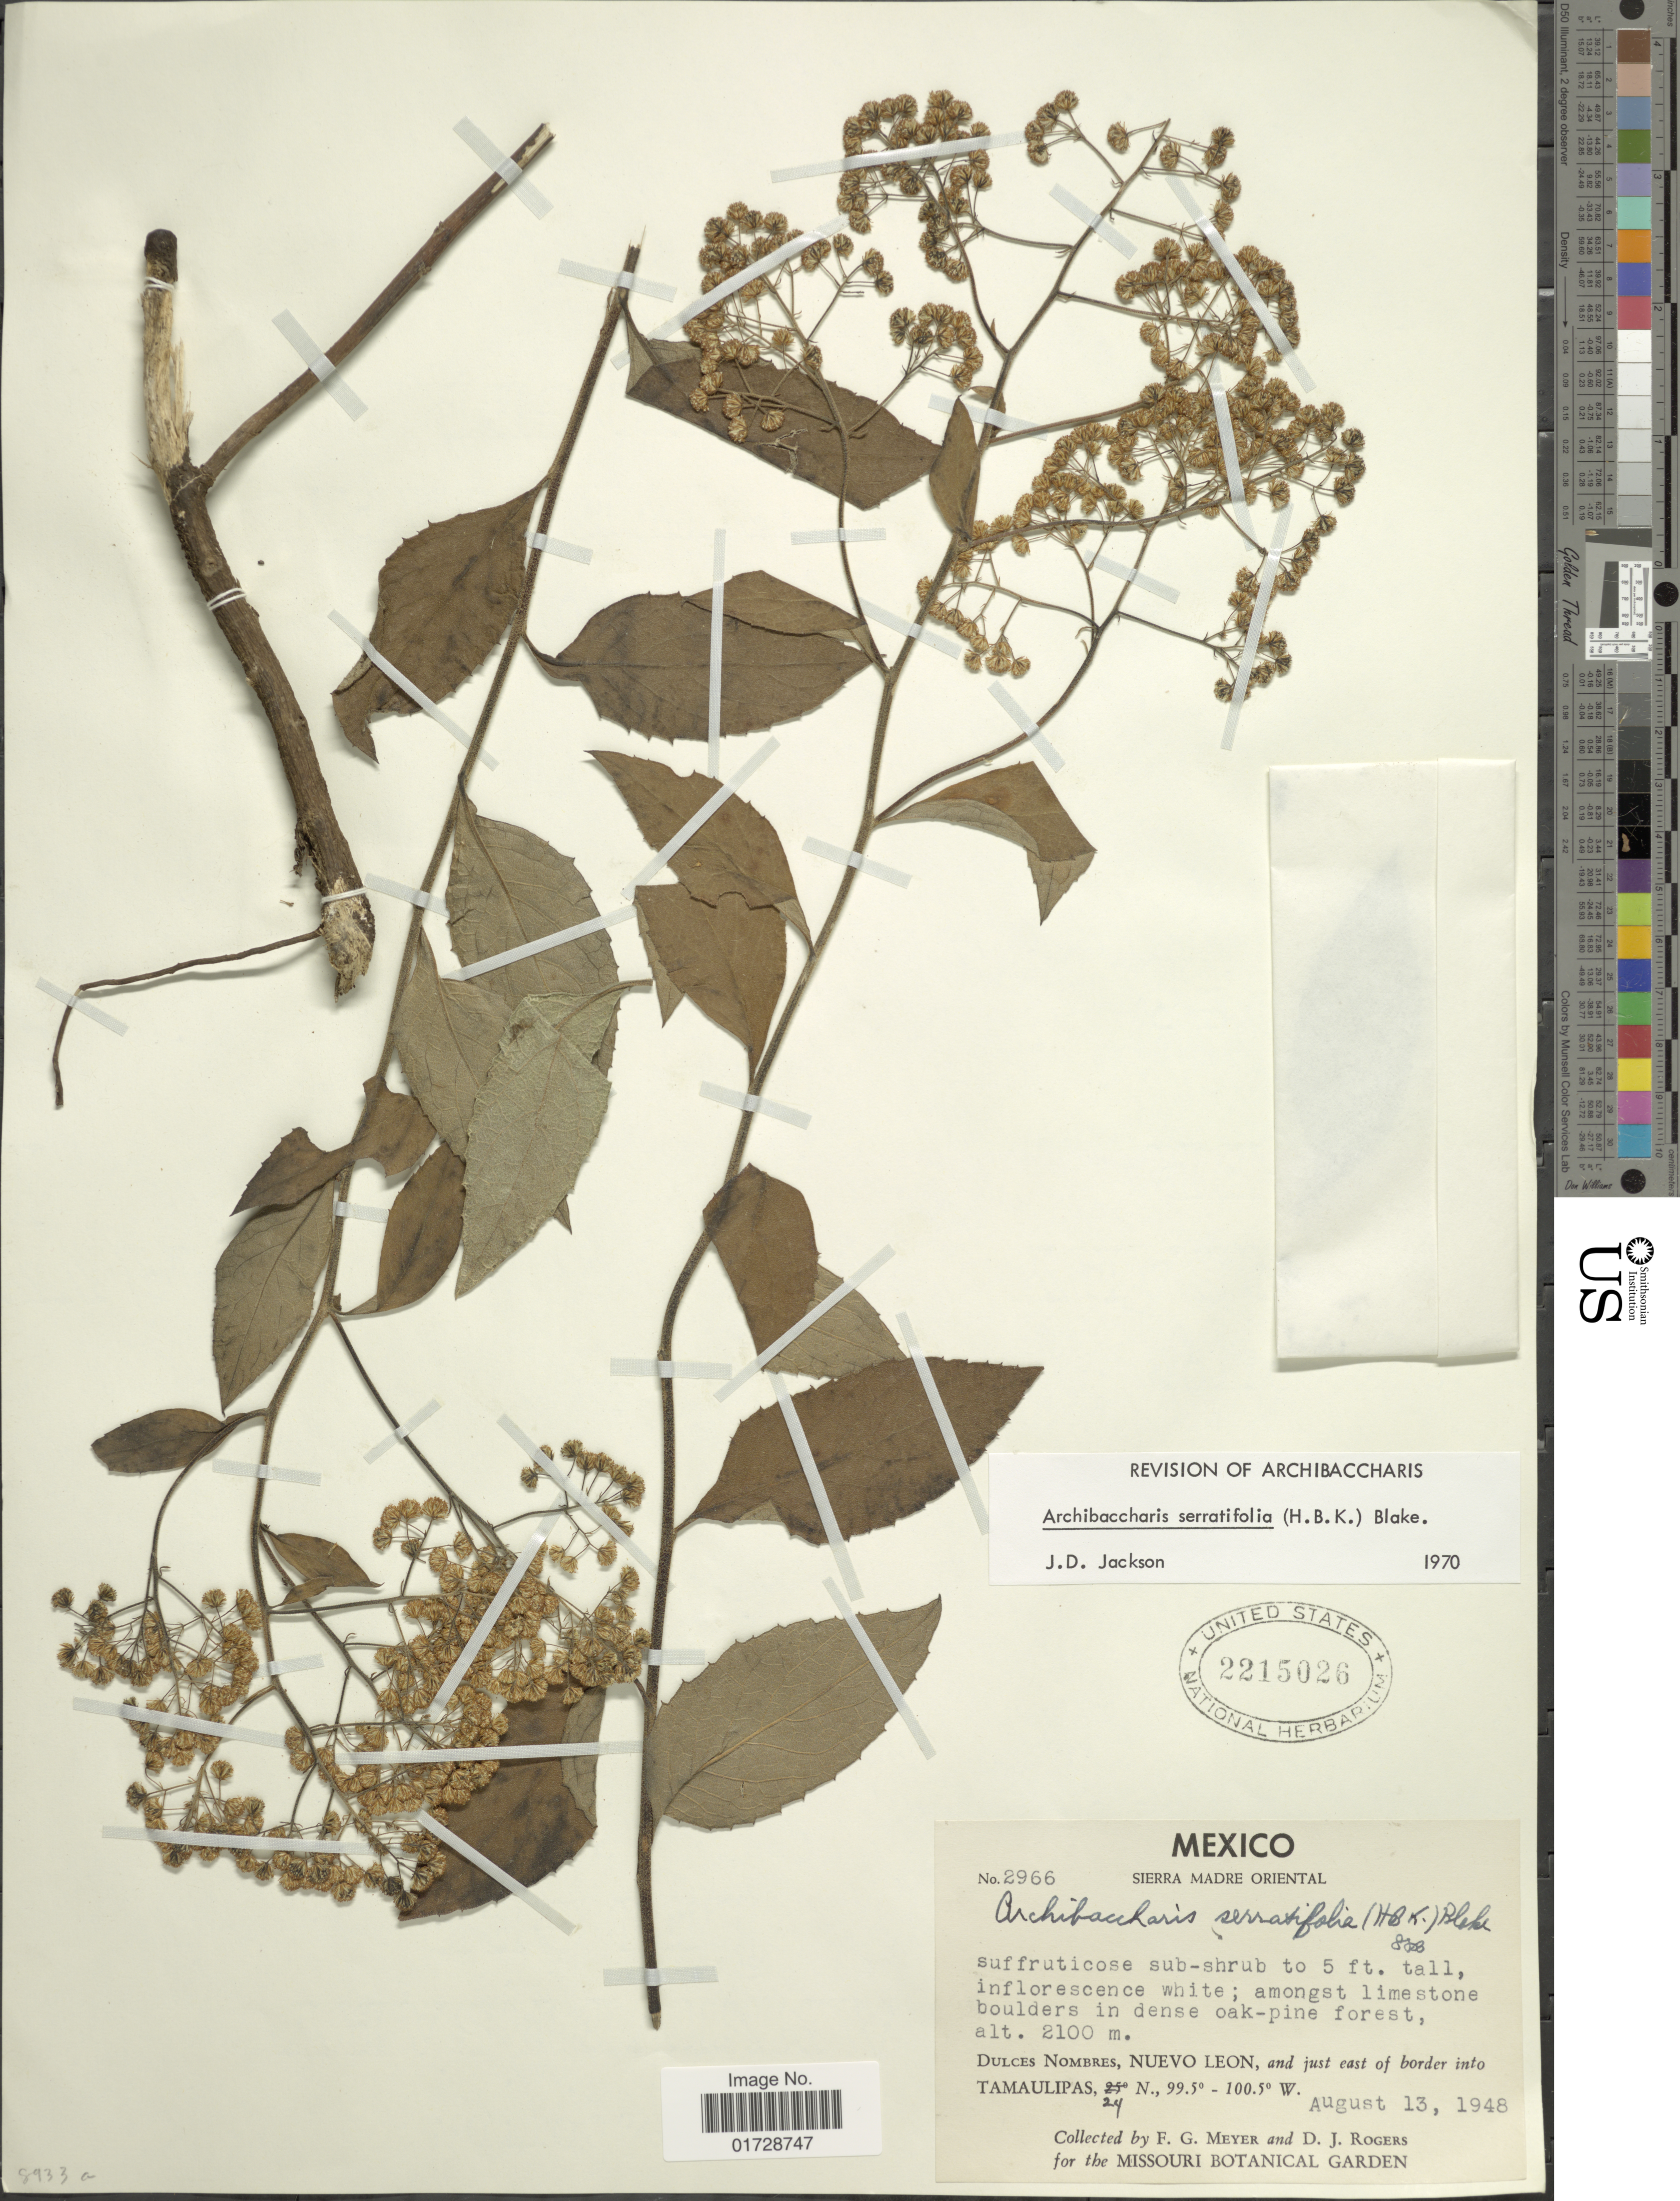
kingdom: Plantae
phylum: Tracheophyta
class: Magnoliopsida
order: Asterales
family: Asteraceae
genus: Archibaccharis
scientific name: Archibaccharis serratifolia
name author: (Kunth) S.F. Blake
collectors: F. G. Meyer & D. J. Rogers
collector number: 2966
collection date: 1948-08-13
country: Mexico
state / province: Nuevo León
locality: Sierra Madre Oriental, Dulces Nombres, and just east of border into Tamaulipas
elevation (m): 2100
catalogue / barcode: US 2215026